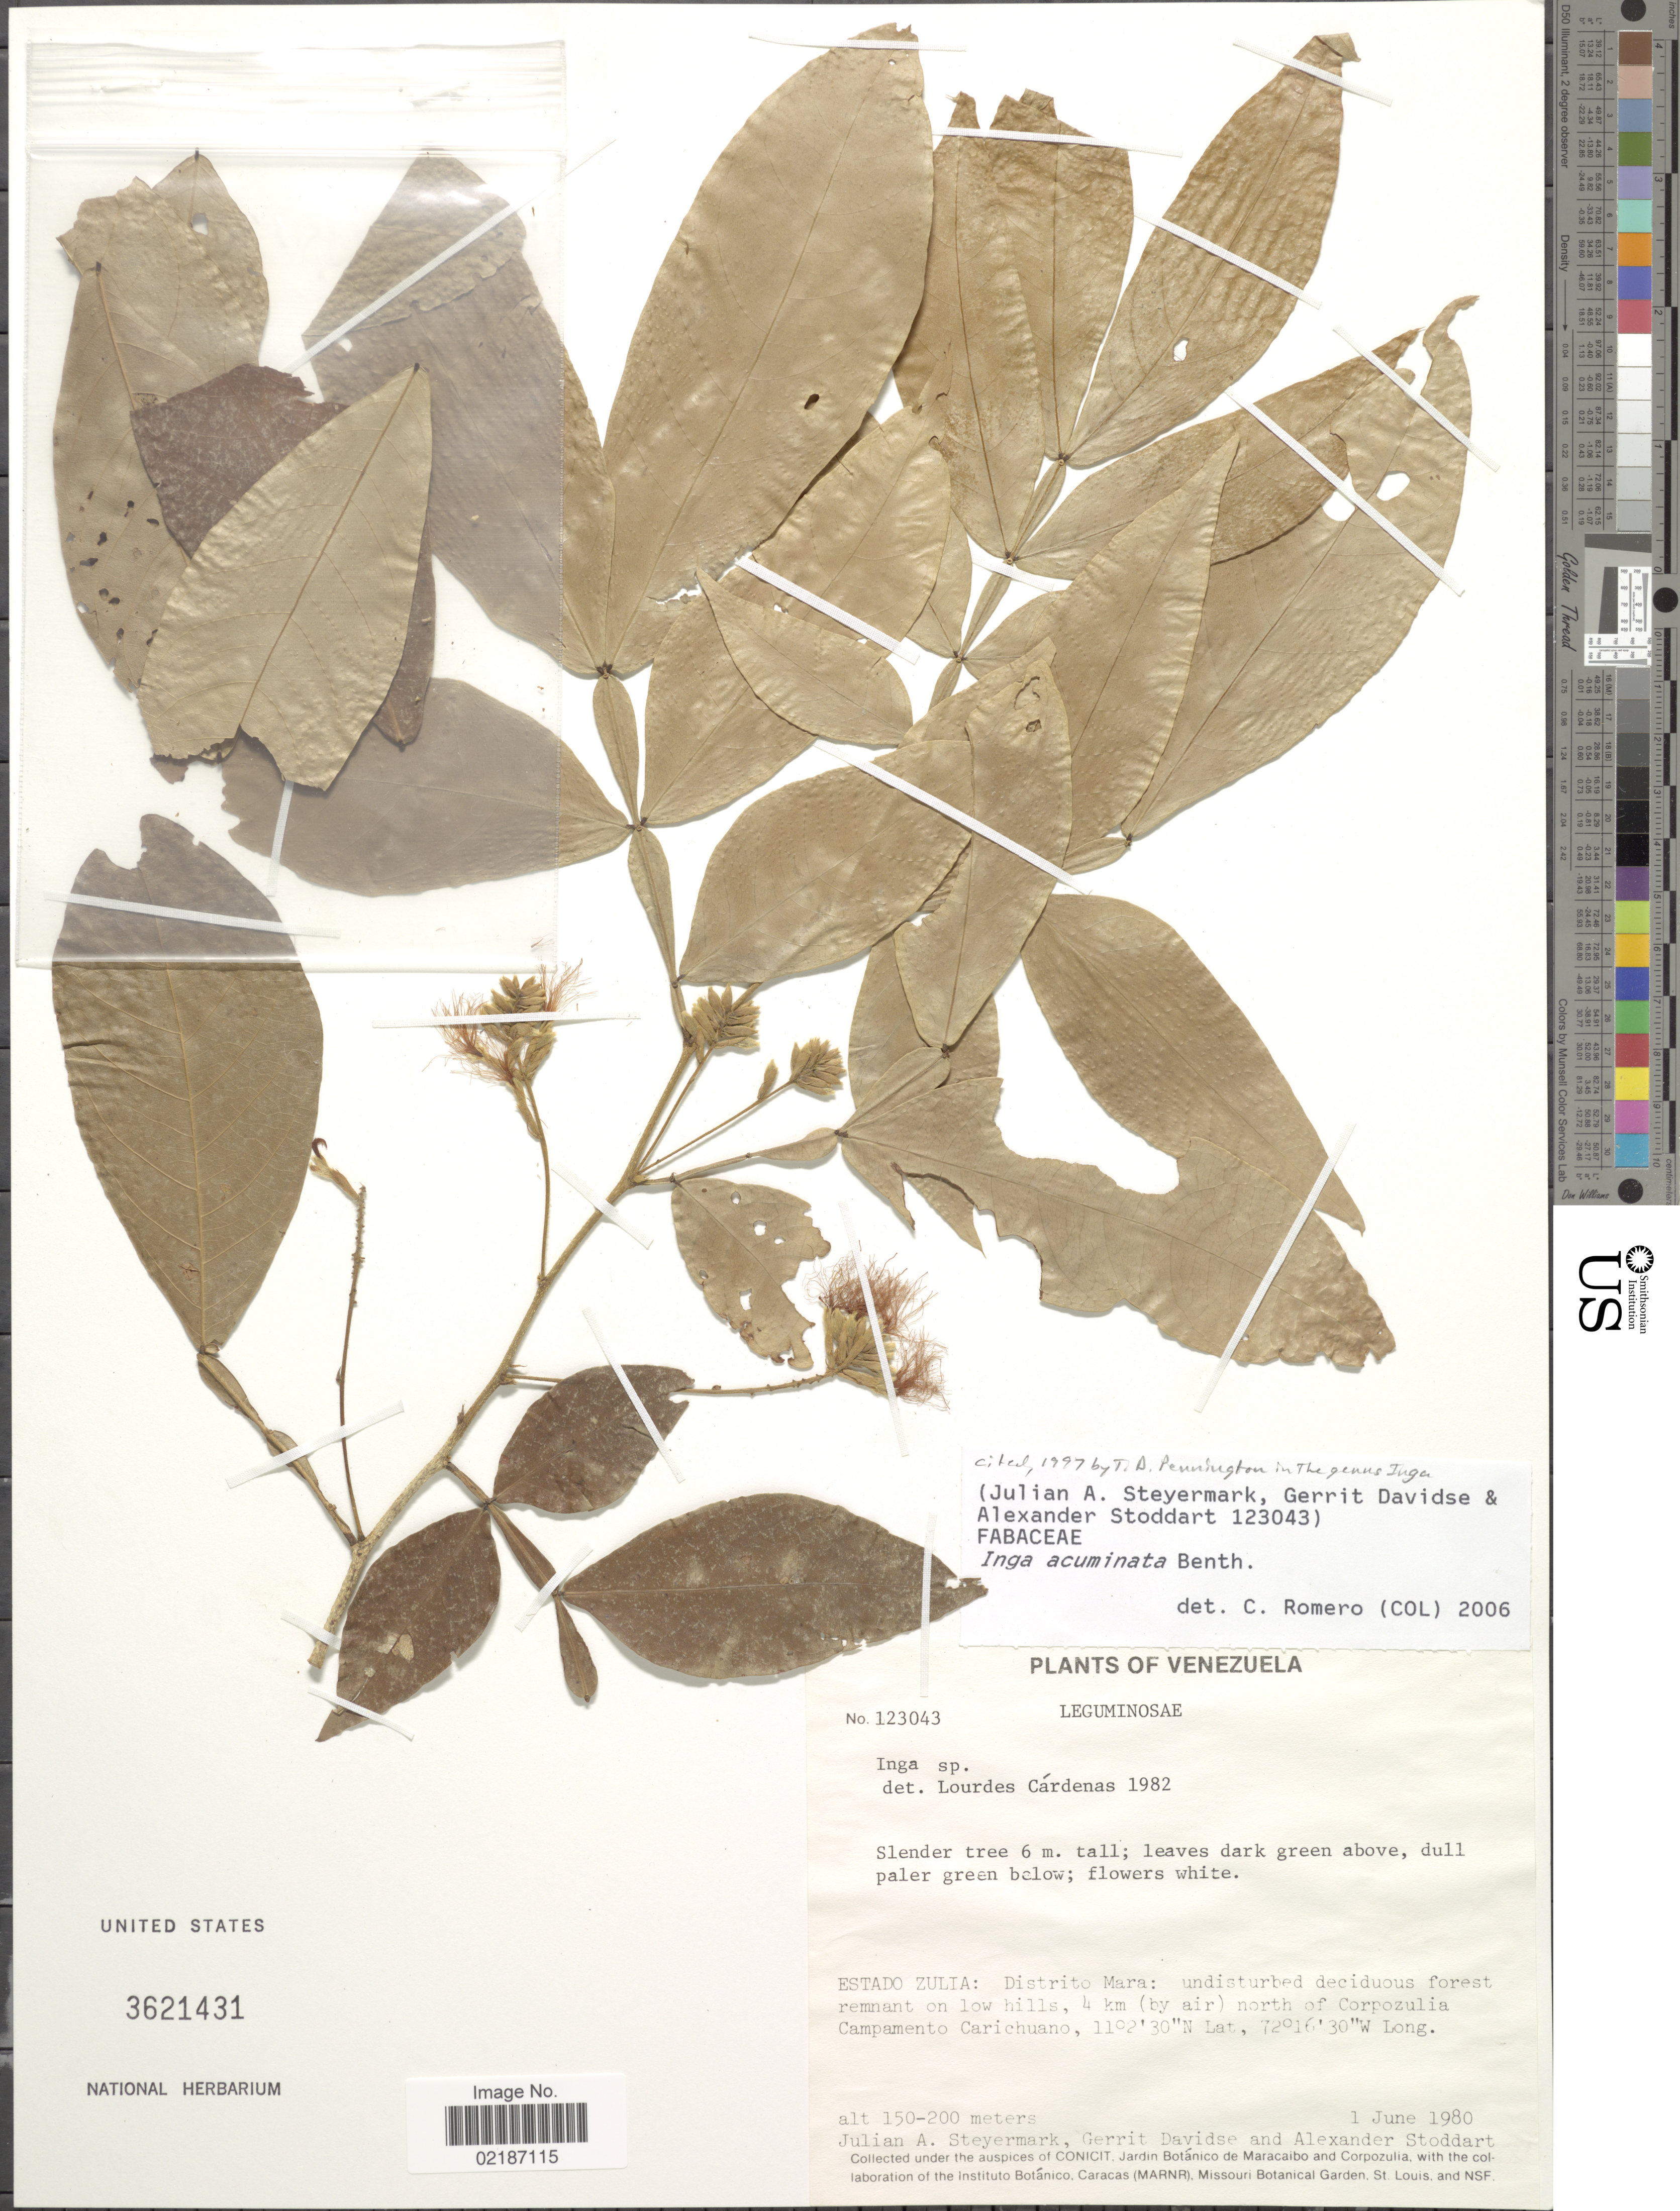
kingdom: Plantae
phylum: Tracheophyta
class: Magnoliopsida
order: Fabales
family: Fabaceae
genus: Inga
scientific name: Inga acuminata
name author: Benth.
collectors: J. Steyermark, G. Davidse & A. Stoddart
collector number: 123043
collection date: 1980-06-01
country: Venezuela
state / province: Zulia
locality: Distrito Mara: undistrubed deciduous forest remnant on low hill, 4 km (by air) north of Corpozulia Campamento Carchuano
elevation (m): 150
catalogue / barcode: US 3621431